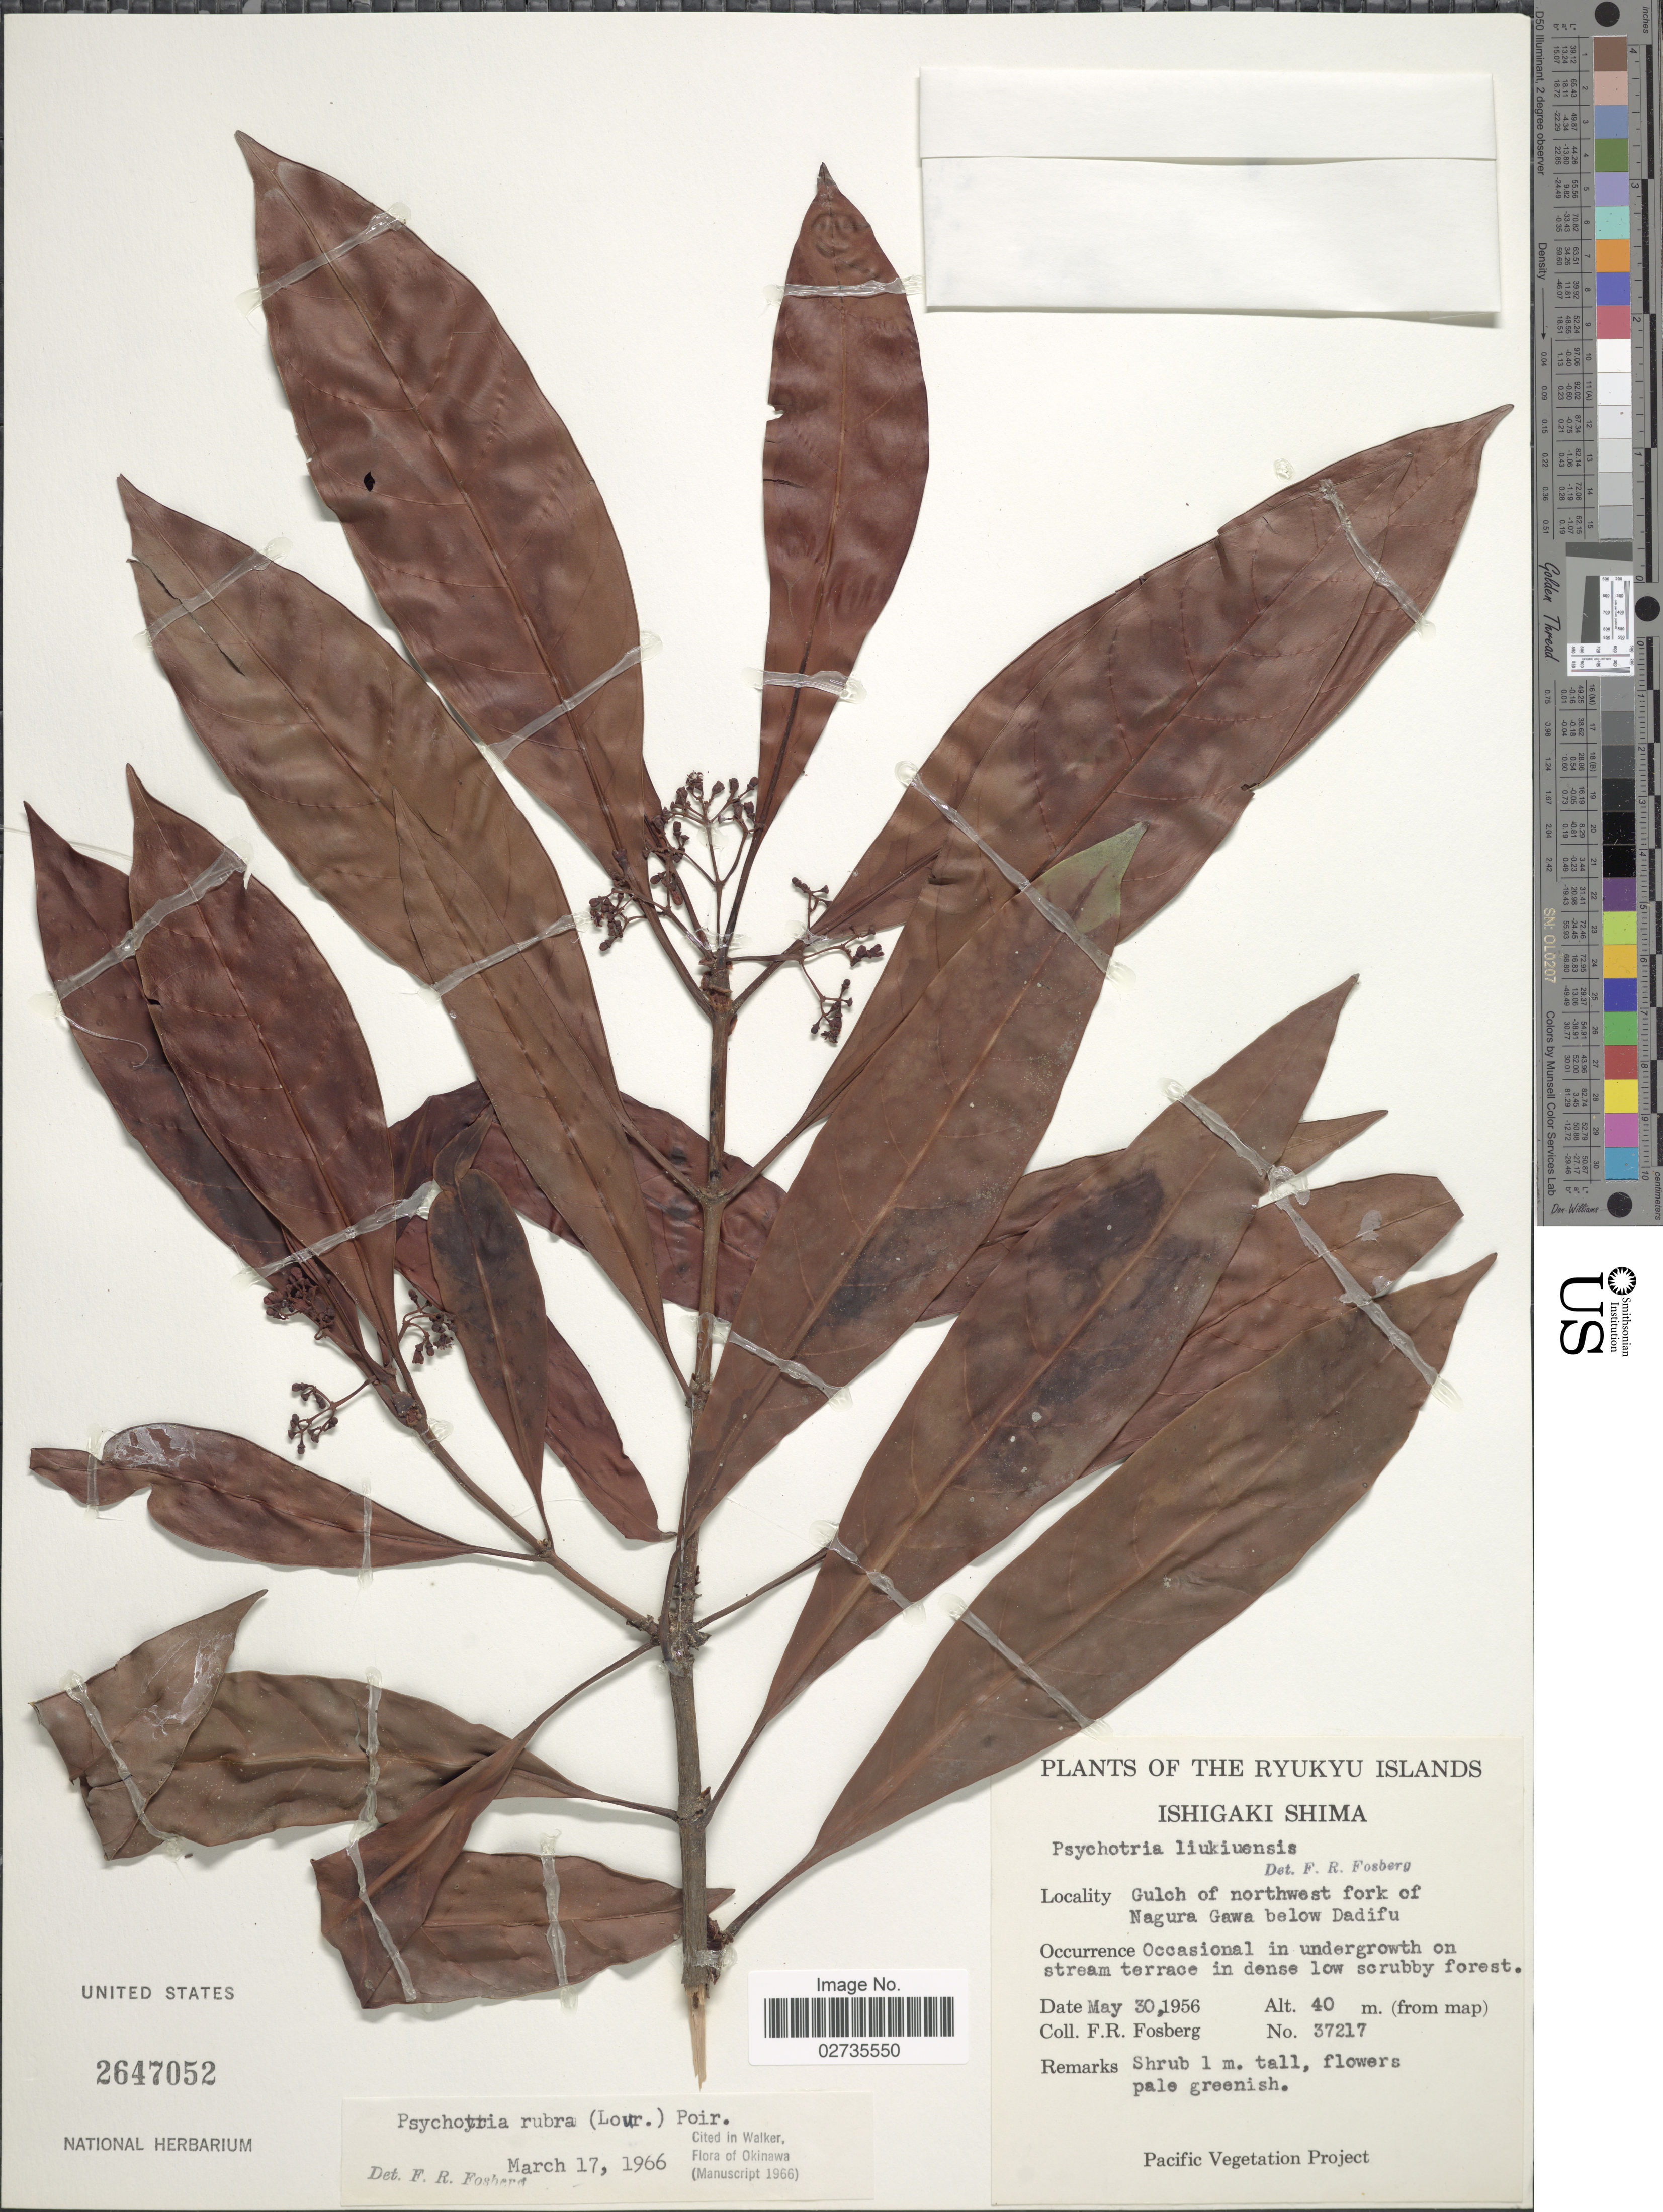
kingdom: Plantae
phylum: Tracheophyta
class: Magnoliopsida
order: Gentianales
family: Rubiaceae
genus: Psychotria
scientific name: Psychotria rubra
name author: (Lour.) Poir.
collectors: F. R. Fosberg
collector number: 37217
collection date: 1956-05-30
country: Japan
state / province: Okinawa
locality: Ryukyu Islands. Ishigaki Shima. Gulch of northwest fork of Nagura Gawa below Dadifu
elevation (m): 40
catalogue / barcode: US 2647052